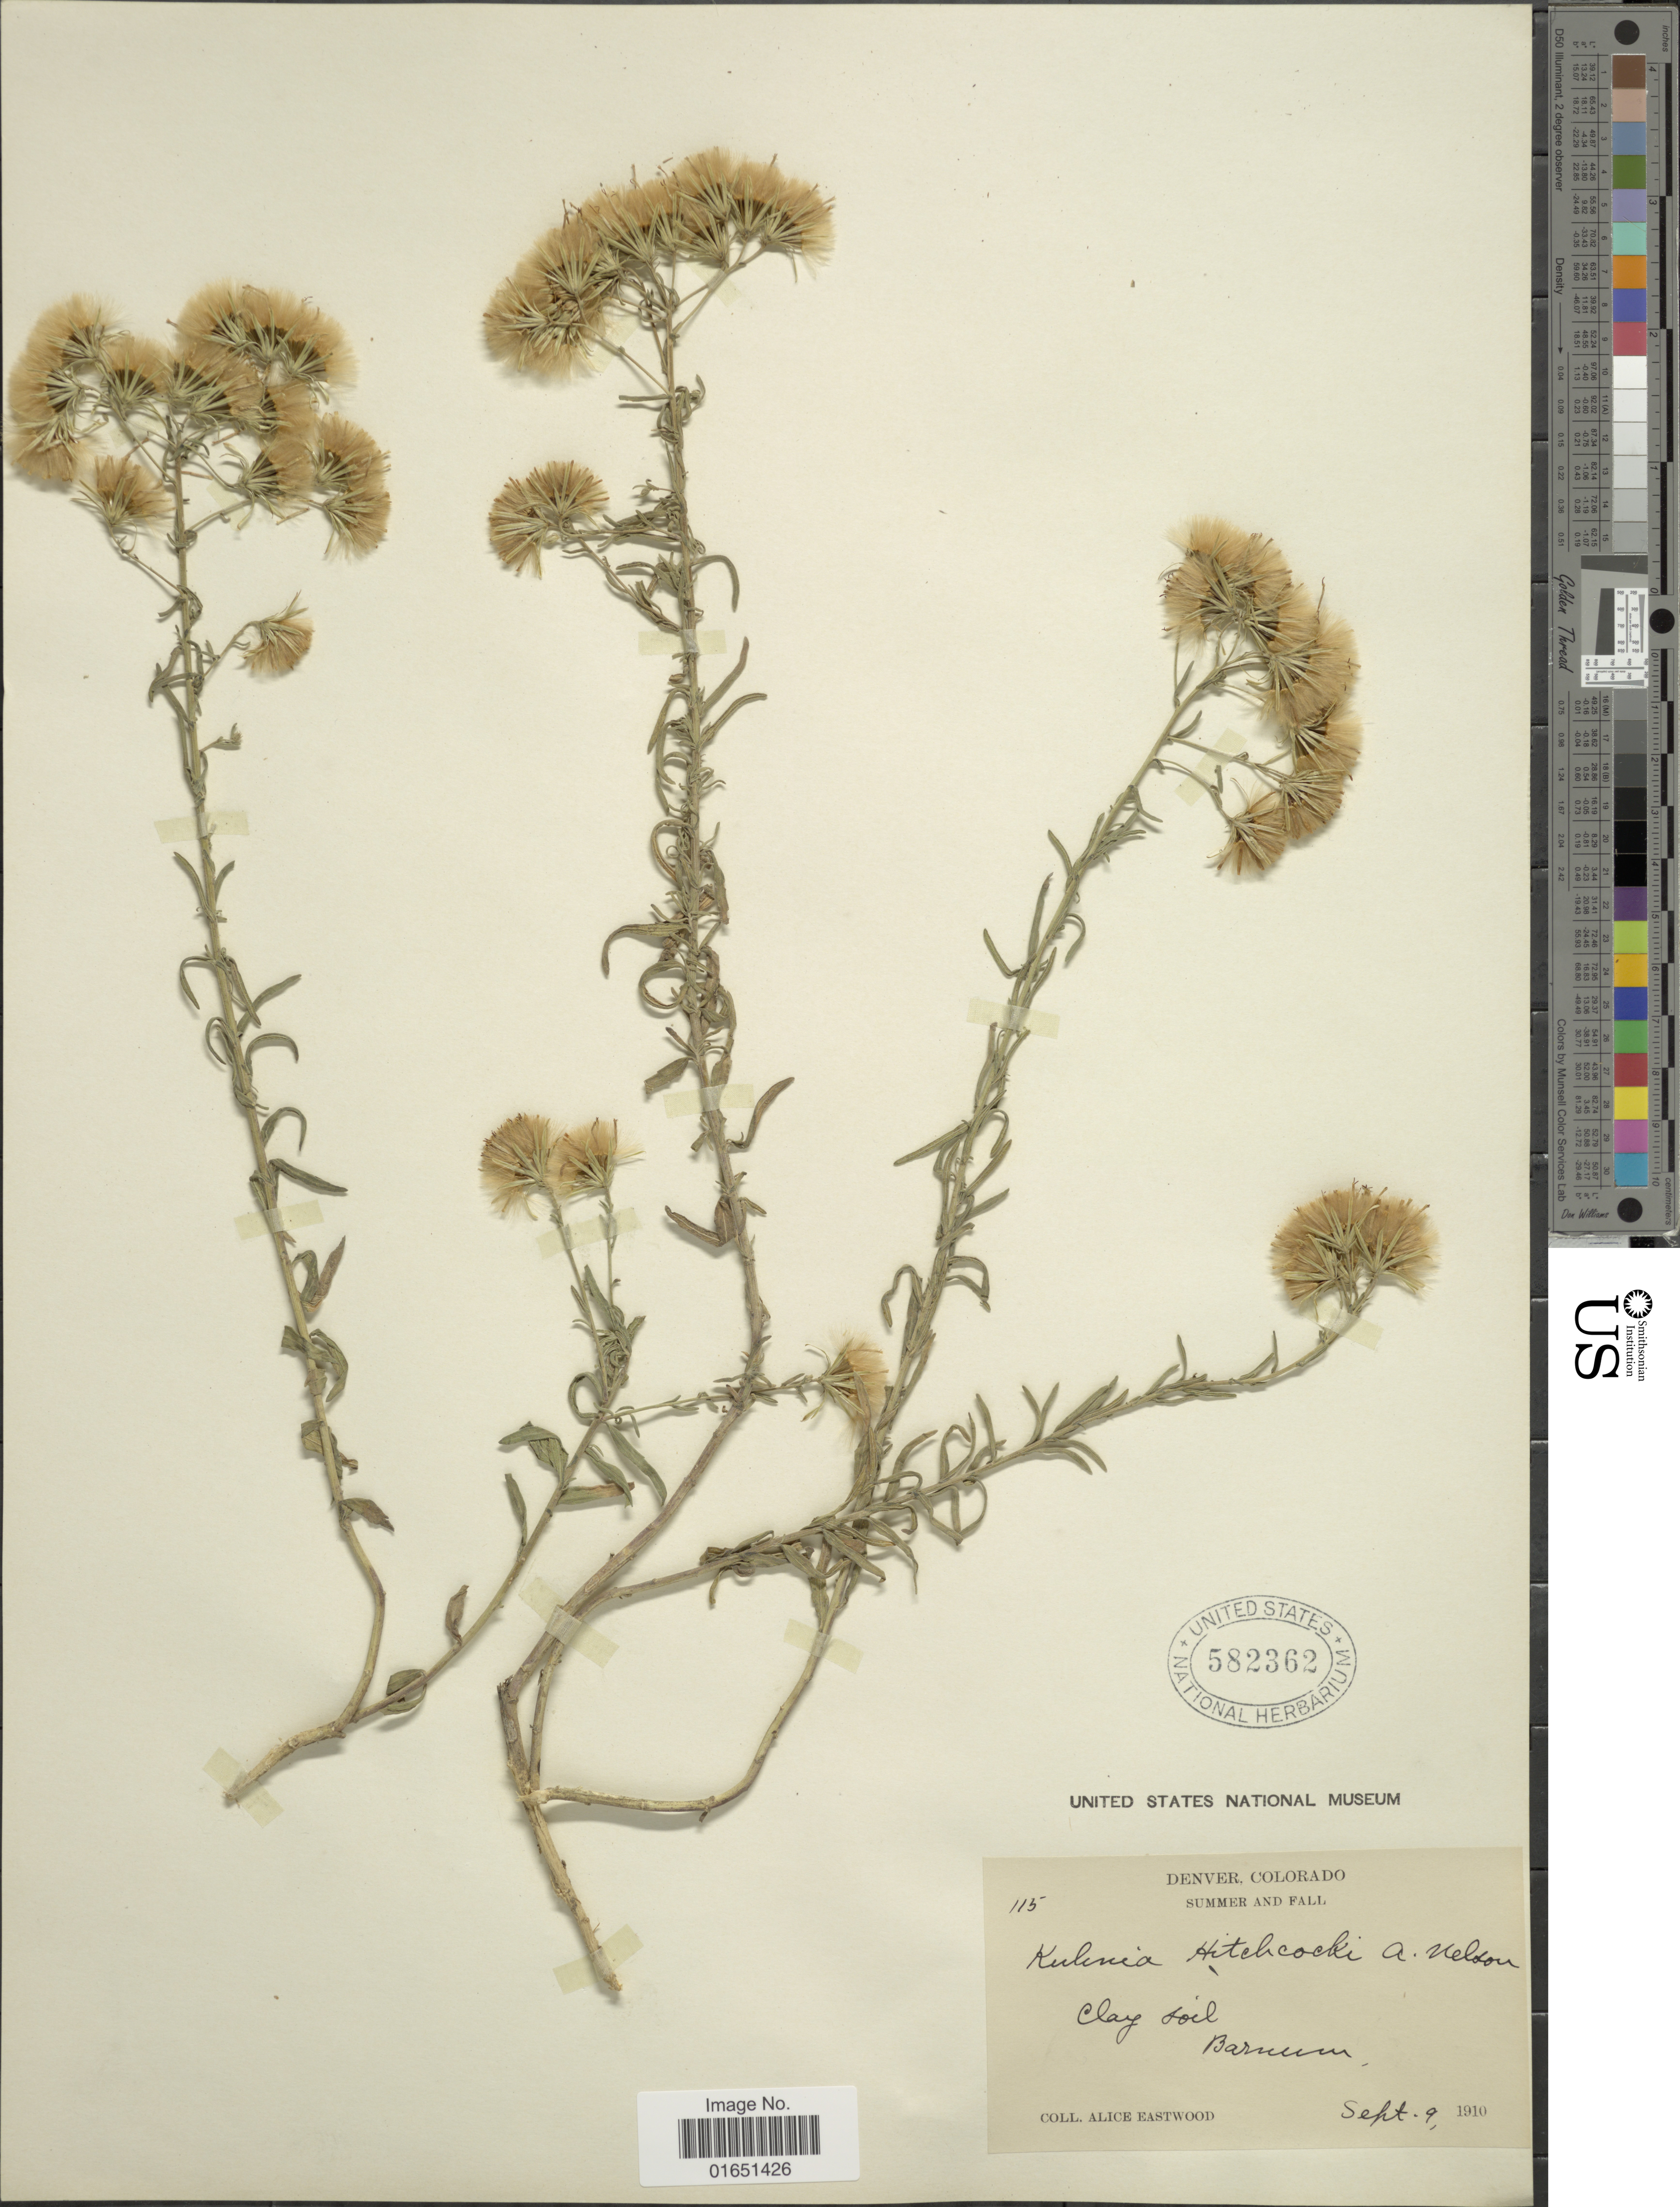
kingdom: Plantae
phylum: Tracheophyta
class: Magnoliopsida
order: Asterales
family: Asteraceae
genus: Brickellia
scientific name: Brickellia rosmarinifolia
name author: (Vent.) W.A. Weber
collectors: A. Eastwood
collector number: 115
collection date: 1910-09-09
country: United States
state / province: Colorado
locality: Denver, Summer and Fall, Clay soil, Barnum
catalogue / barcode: US 582362